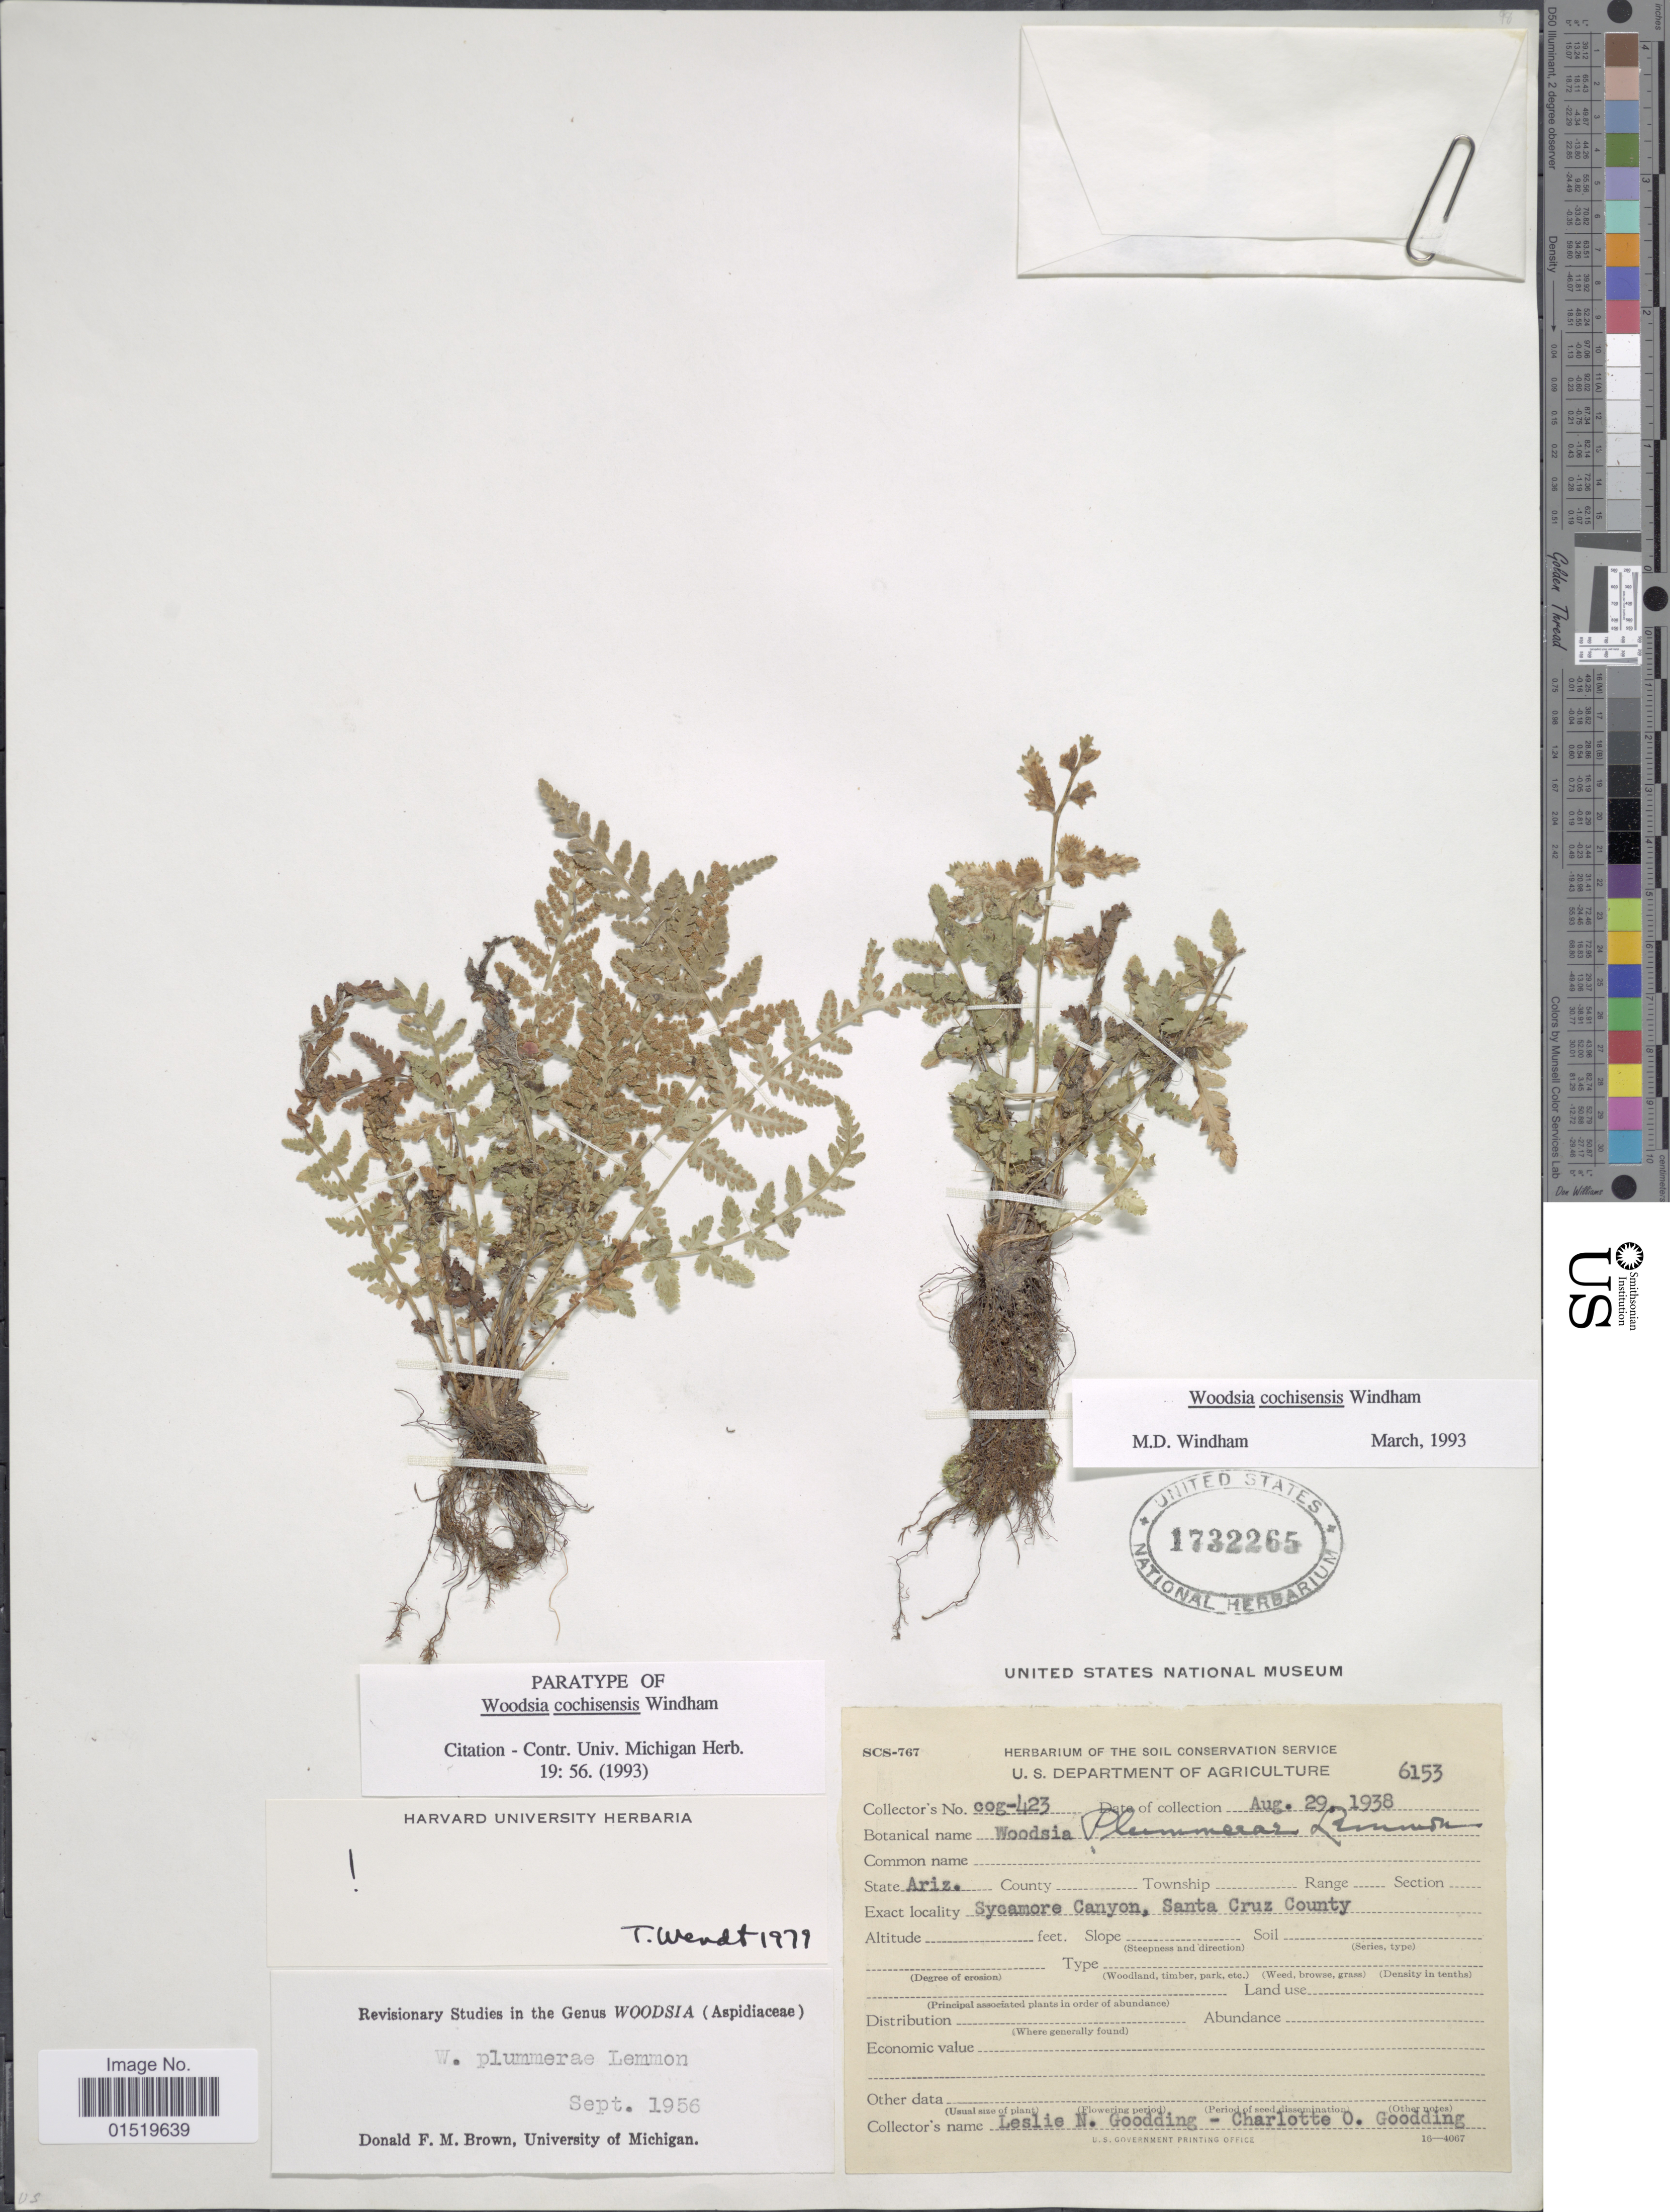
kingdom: Plantae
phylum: Tracheophyta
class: Polypodiopsida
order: Polypodiales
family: Woodsiaceae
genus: Woodsia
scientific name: Woodsia cochisensis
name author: Windham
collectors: L. N. Goodding & C. Goodding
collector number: cog-423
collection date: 1938-08-29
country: United States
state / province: Arizona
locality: Sycamore Canyon, Santa Cruz County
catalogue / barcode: US 1732265